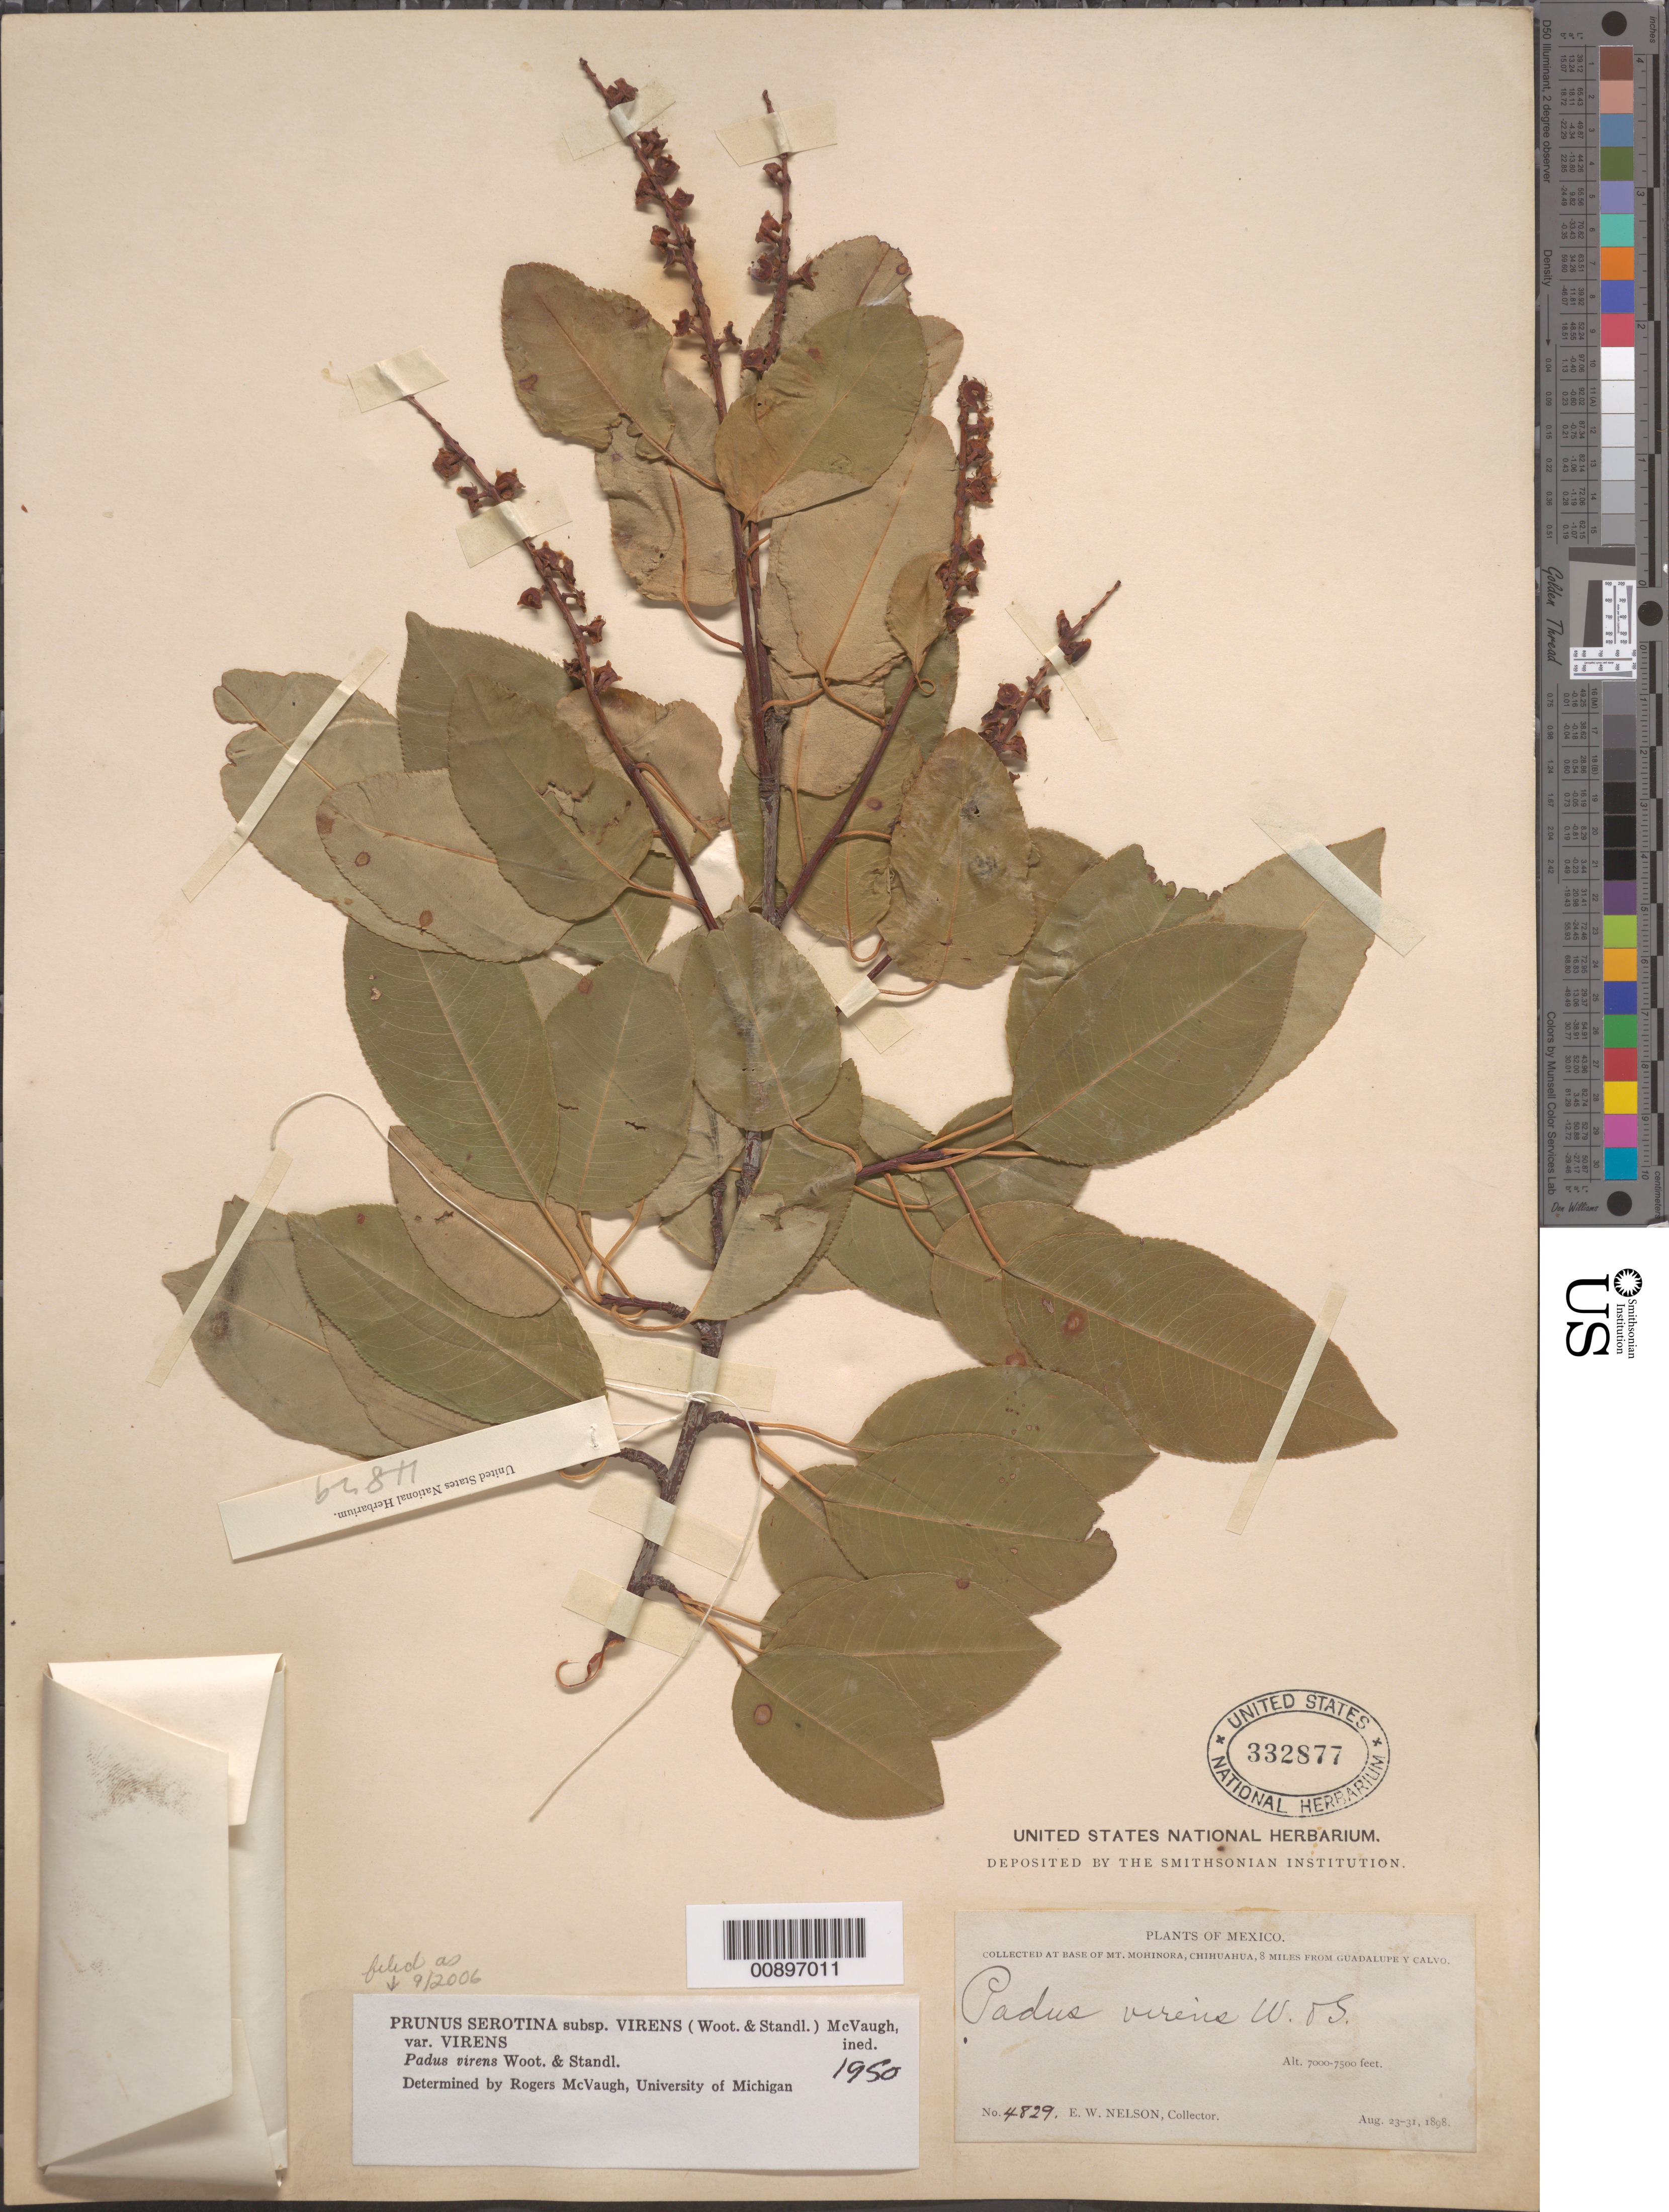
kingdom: Plantae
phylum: Tracheophyta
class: Magnoliopsida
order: Rosales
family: Rosaceae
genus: Prunus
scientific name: Prunus serotina var. rufula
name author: (Wooton & Standl.) McVaugh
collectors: E. W. Nelson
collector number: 4829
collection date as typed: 23 Aug 1898 to 31 Aug 1898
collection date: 1898-08-23/1898-08-31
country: Mexico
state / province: Chihuahua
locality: Base of Mt. Mohinora, Chihuahua, 8 miles from Guadalupe y Calvo.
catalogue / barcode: US 332877